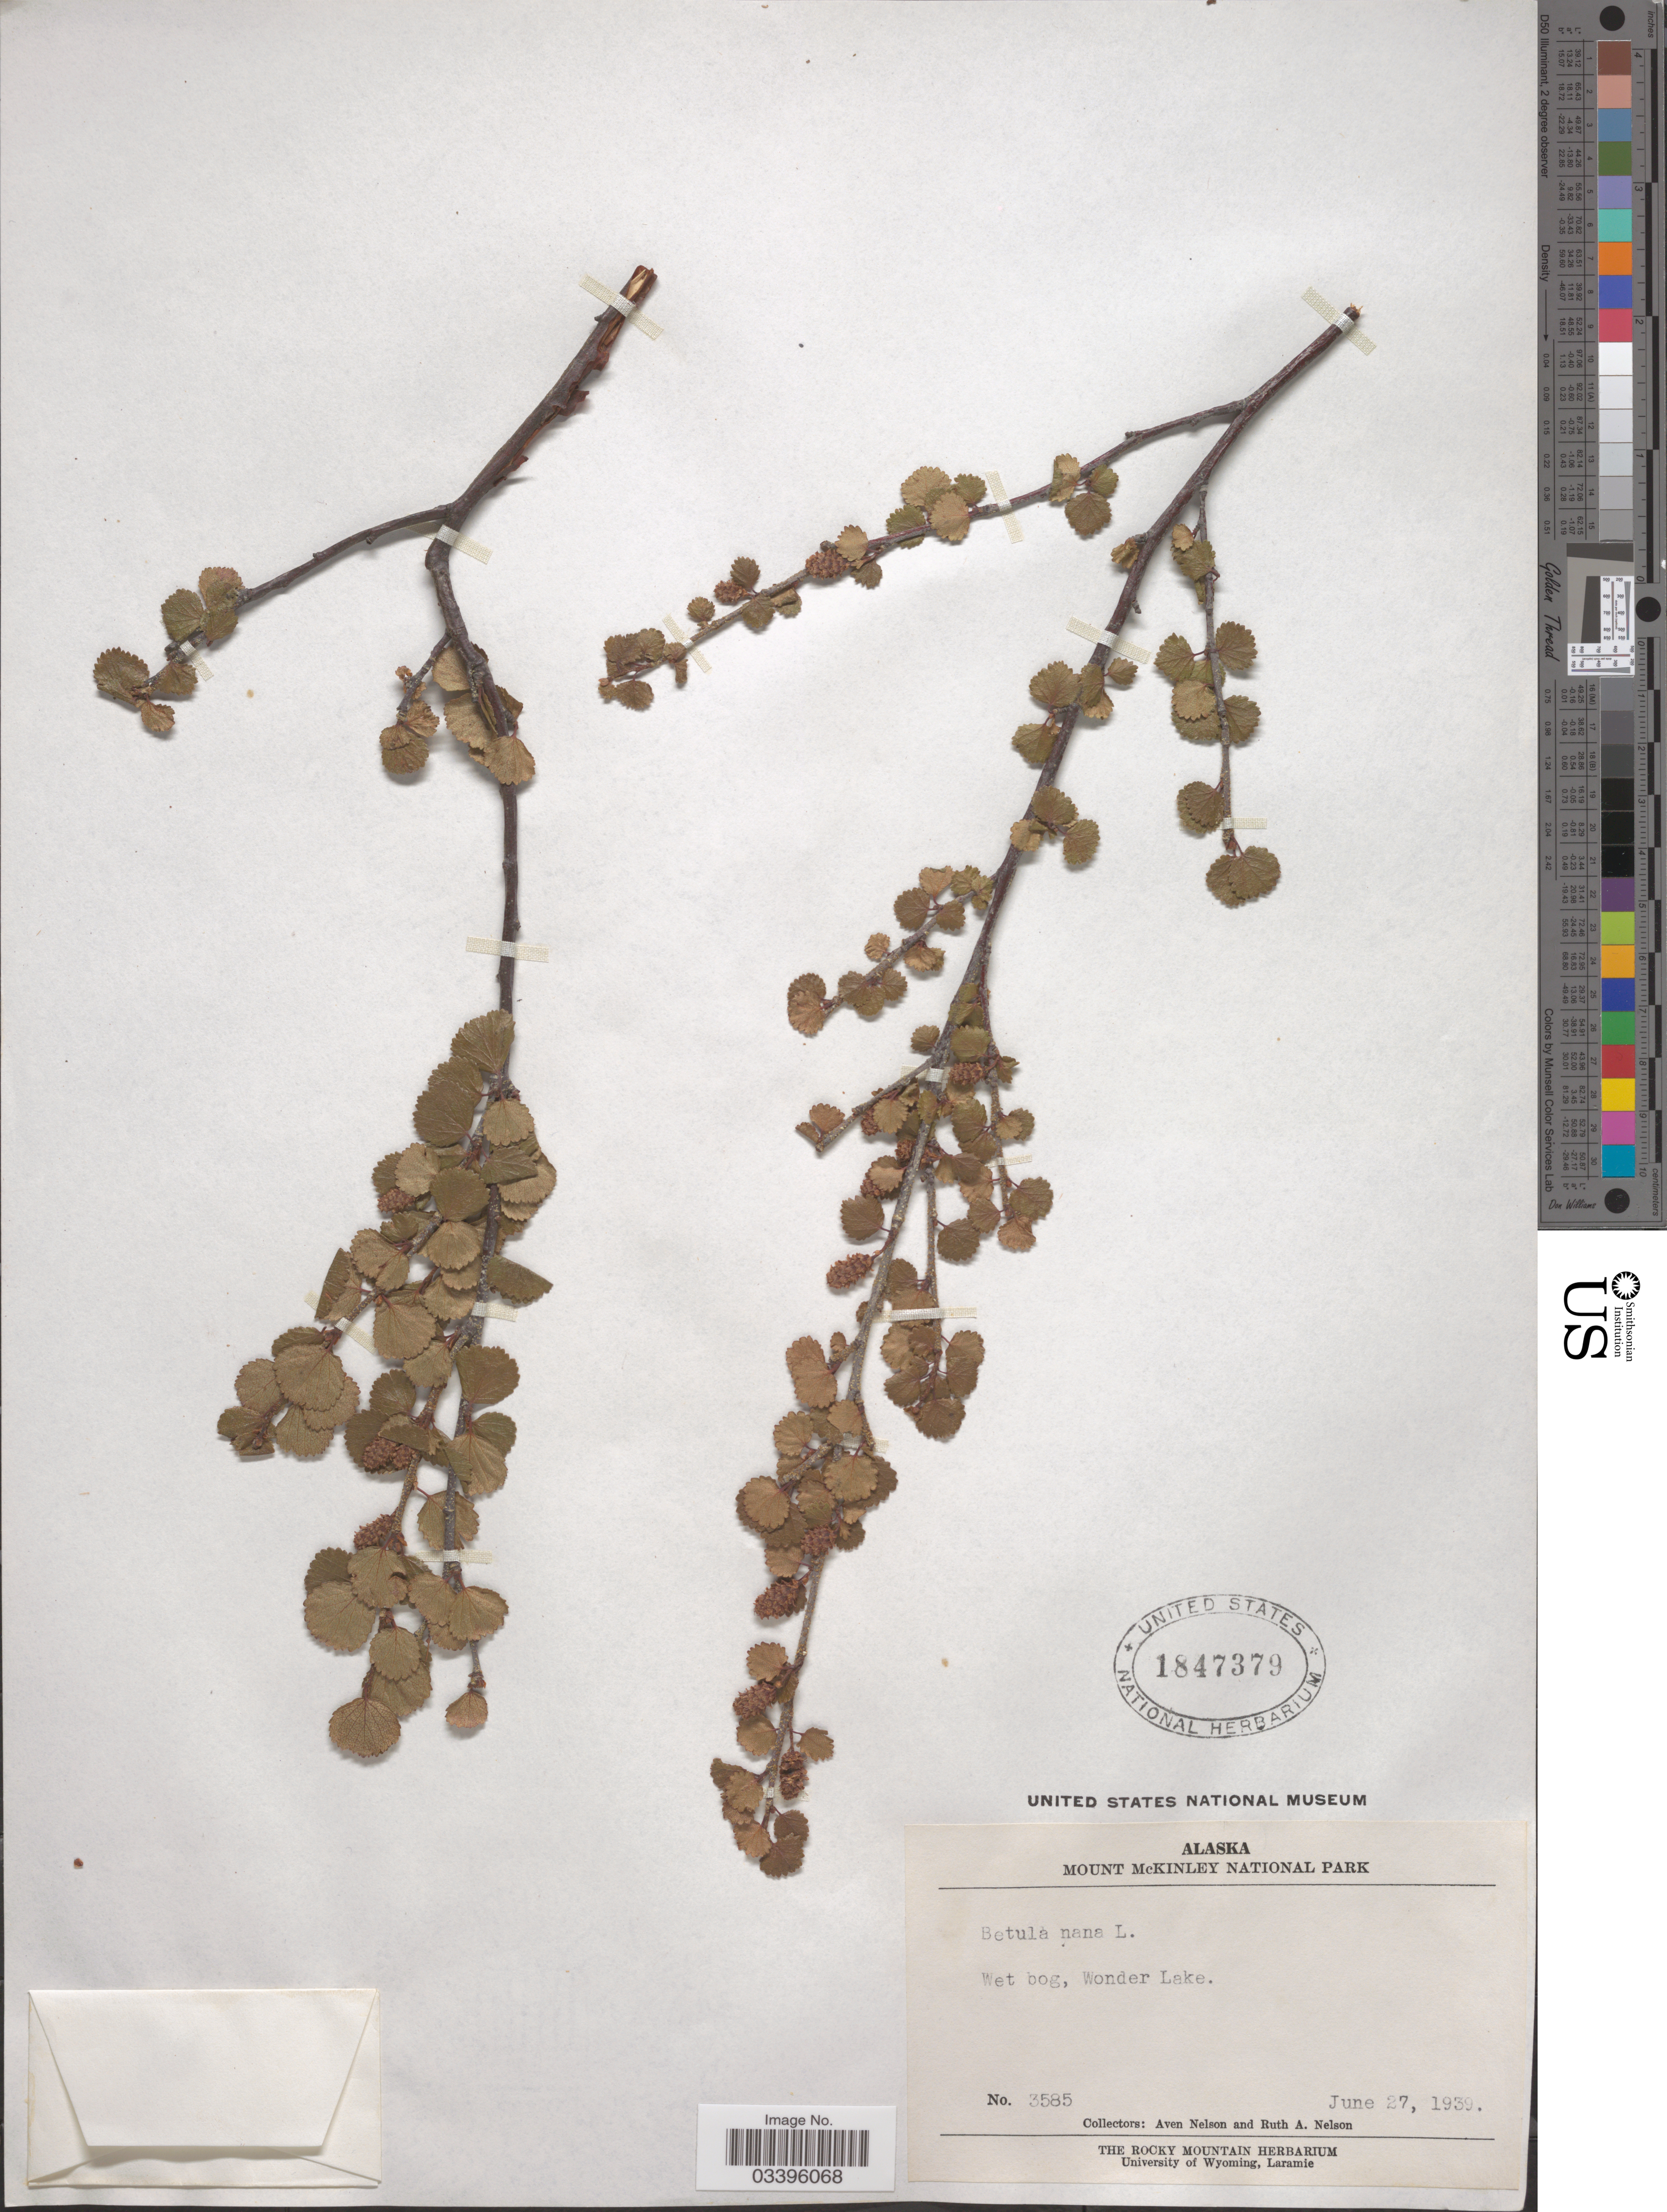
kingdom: Plantae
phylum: Tracheophyta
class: Magnoliopsida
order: Fagales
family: Betulaceae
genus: Betula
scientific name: Betula nana subsp. exilis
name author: L.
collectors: A. Nelson & R. A. Nelson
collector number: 3585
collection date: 1939-06-27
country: United States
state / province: Alaska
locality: Mount McKinley National Park, Wet bog, Wonder Lake.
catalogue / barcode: US 1847379